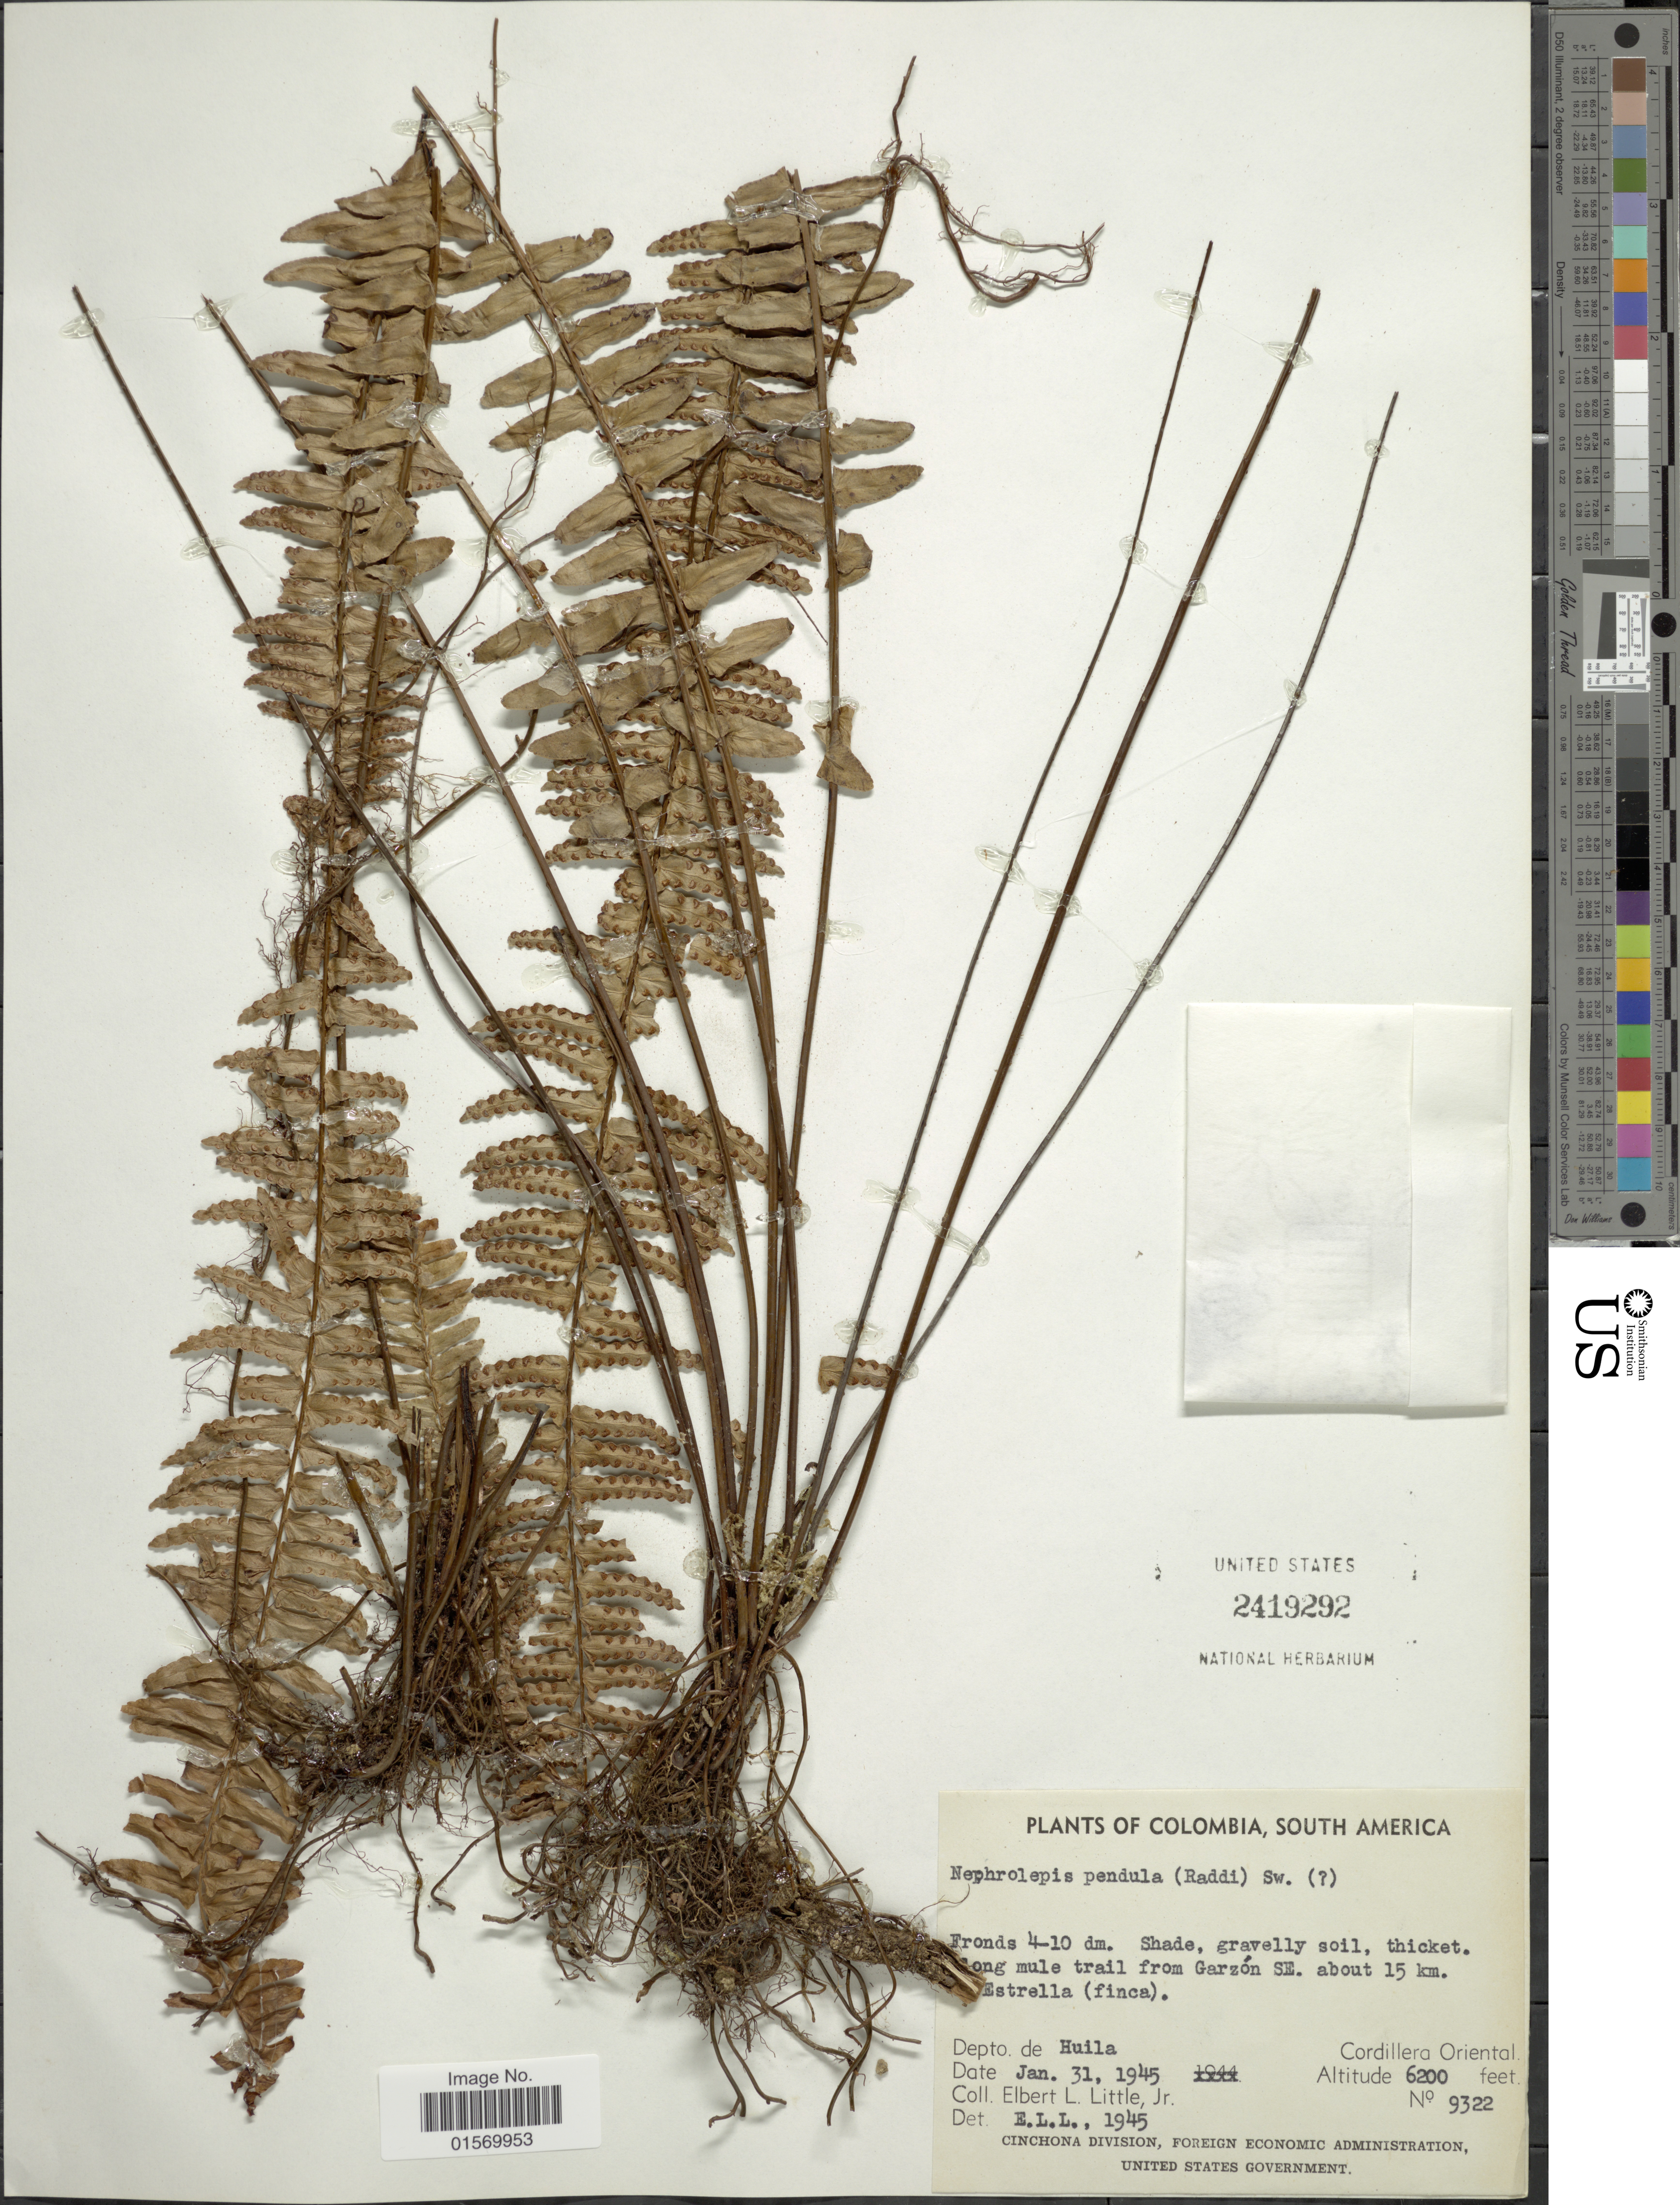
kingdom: Plantae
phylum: Tracheophyta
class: Polypodiopsida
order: Polypodiales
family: Nephrolepidaceae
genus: Nephrolepis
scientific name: Nephrolepis pendula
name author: (Raddi) J. Sm.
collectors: E. L. Little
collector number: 9322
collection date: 1945-01-31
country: Colombia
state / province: Huila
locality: Along mule trail from Garzón SE, about 15 km. Estrella (finca), Cordillera Oriental.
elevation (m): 1890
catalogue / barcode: US 2419292